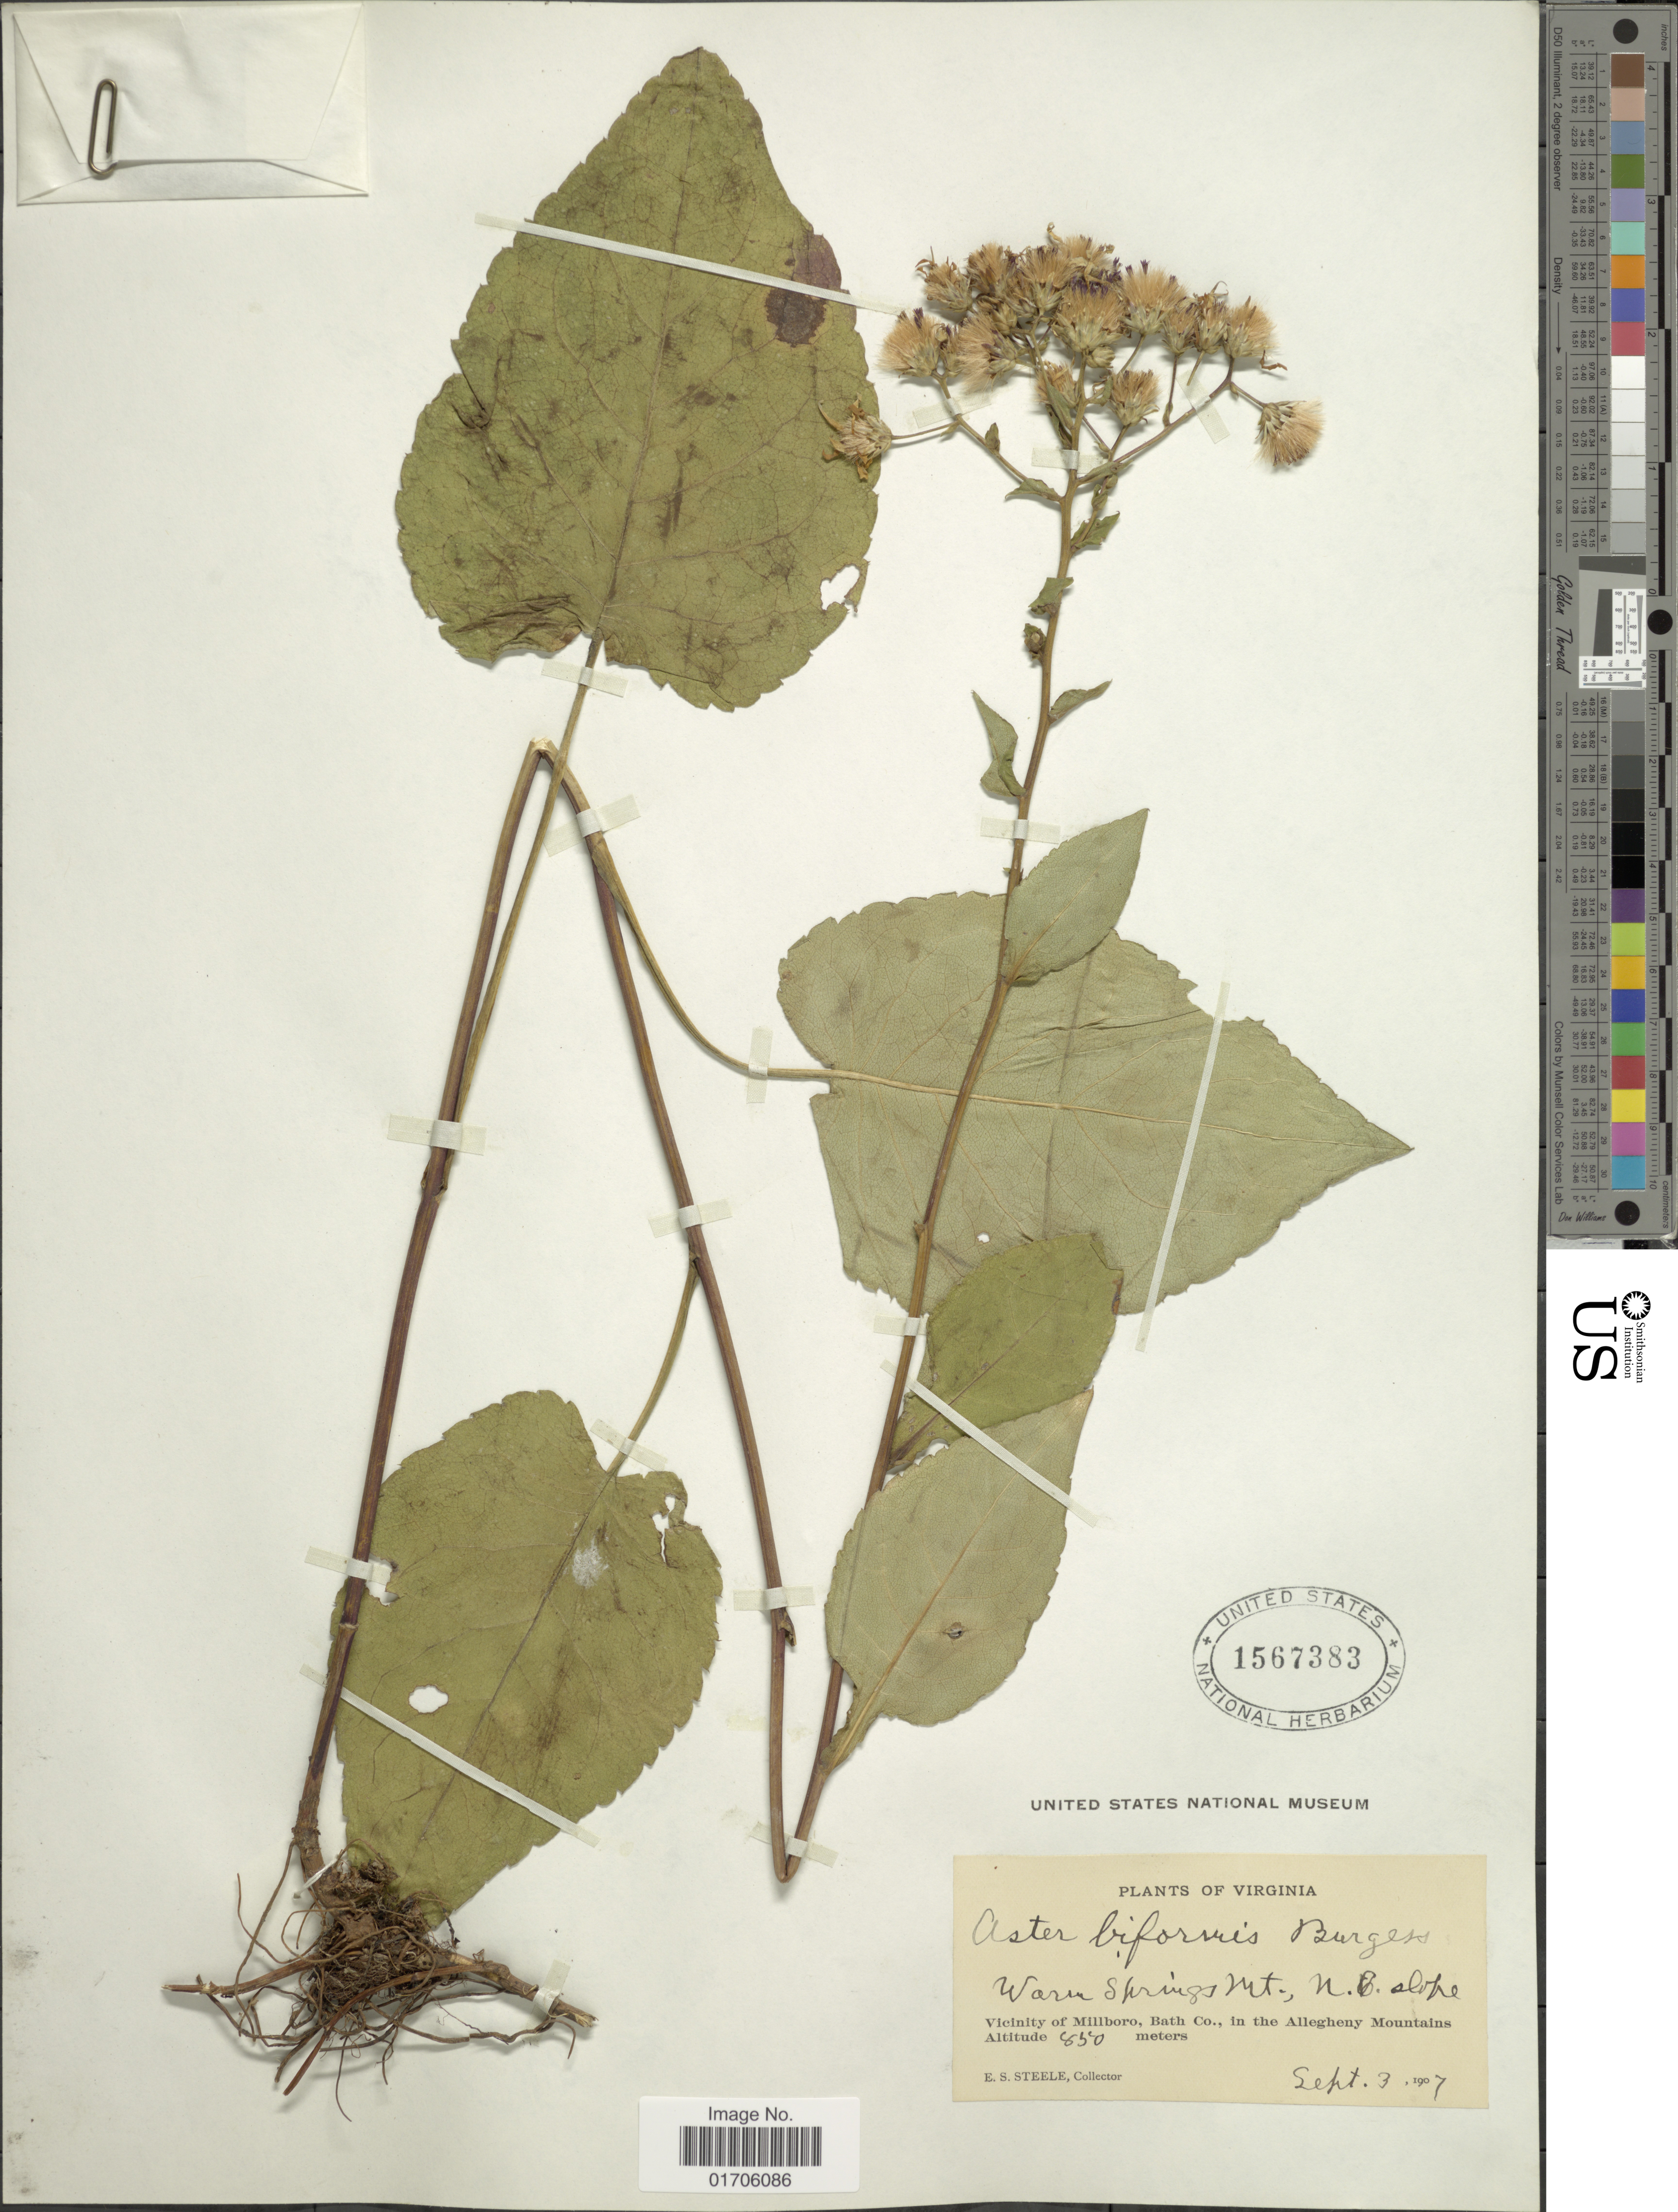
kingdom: Plantae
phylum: Tracheophyta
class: Magnoliopsida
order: Asterales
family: Asteraceae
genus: Aster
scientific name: Aster biformis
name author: E.S. Burgess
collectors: E. Steele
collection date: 1907-09-03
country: United States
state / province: Virginia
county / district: Bath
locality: Virginia. Warm Springs Mt., N.E. slope. Vicinity of Millboro, Bath Co., in the Allegheny Mountains.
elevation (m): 850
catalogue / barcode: US 1567383